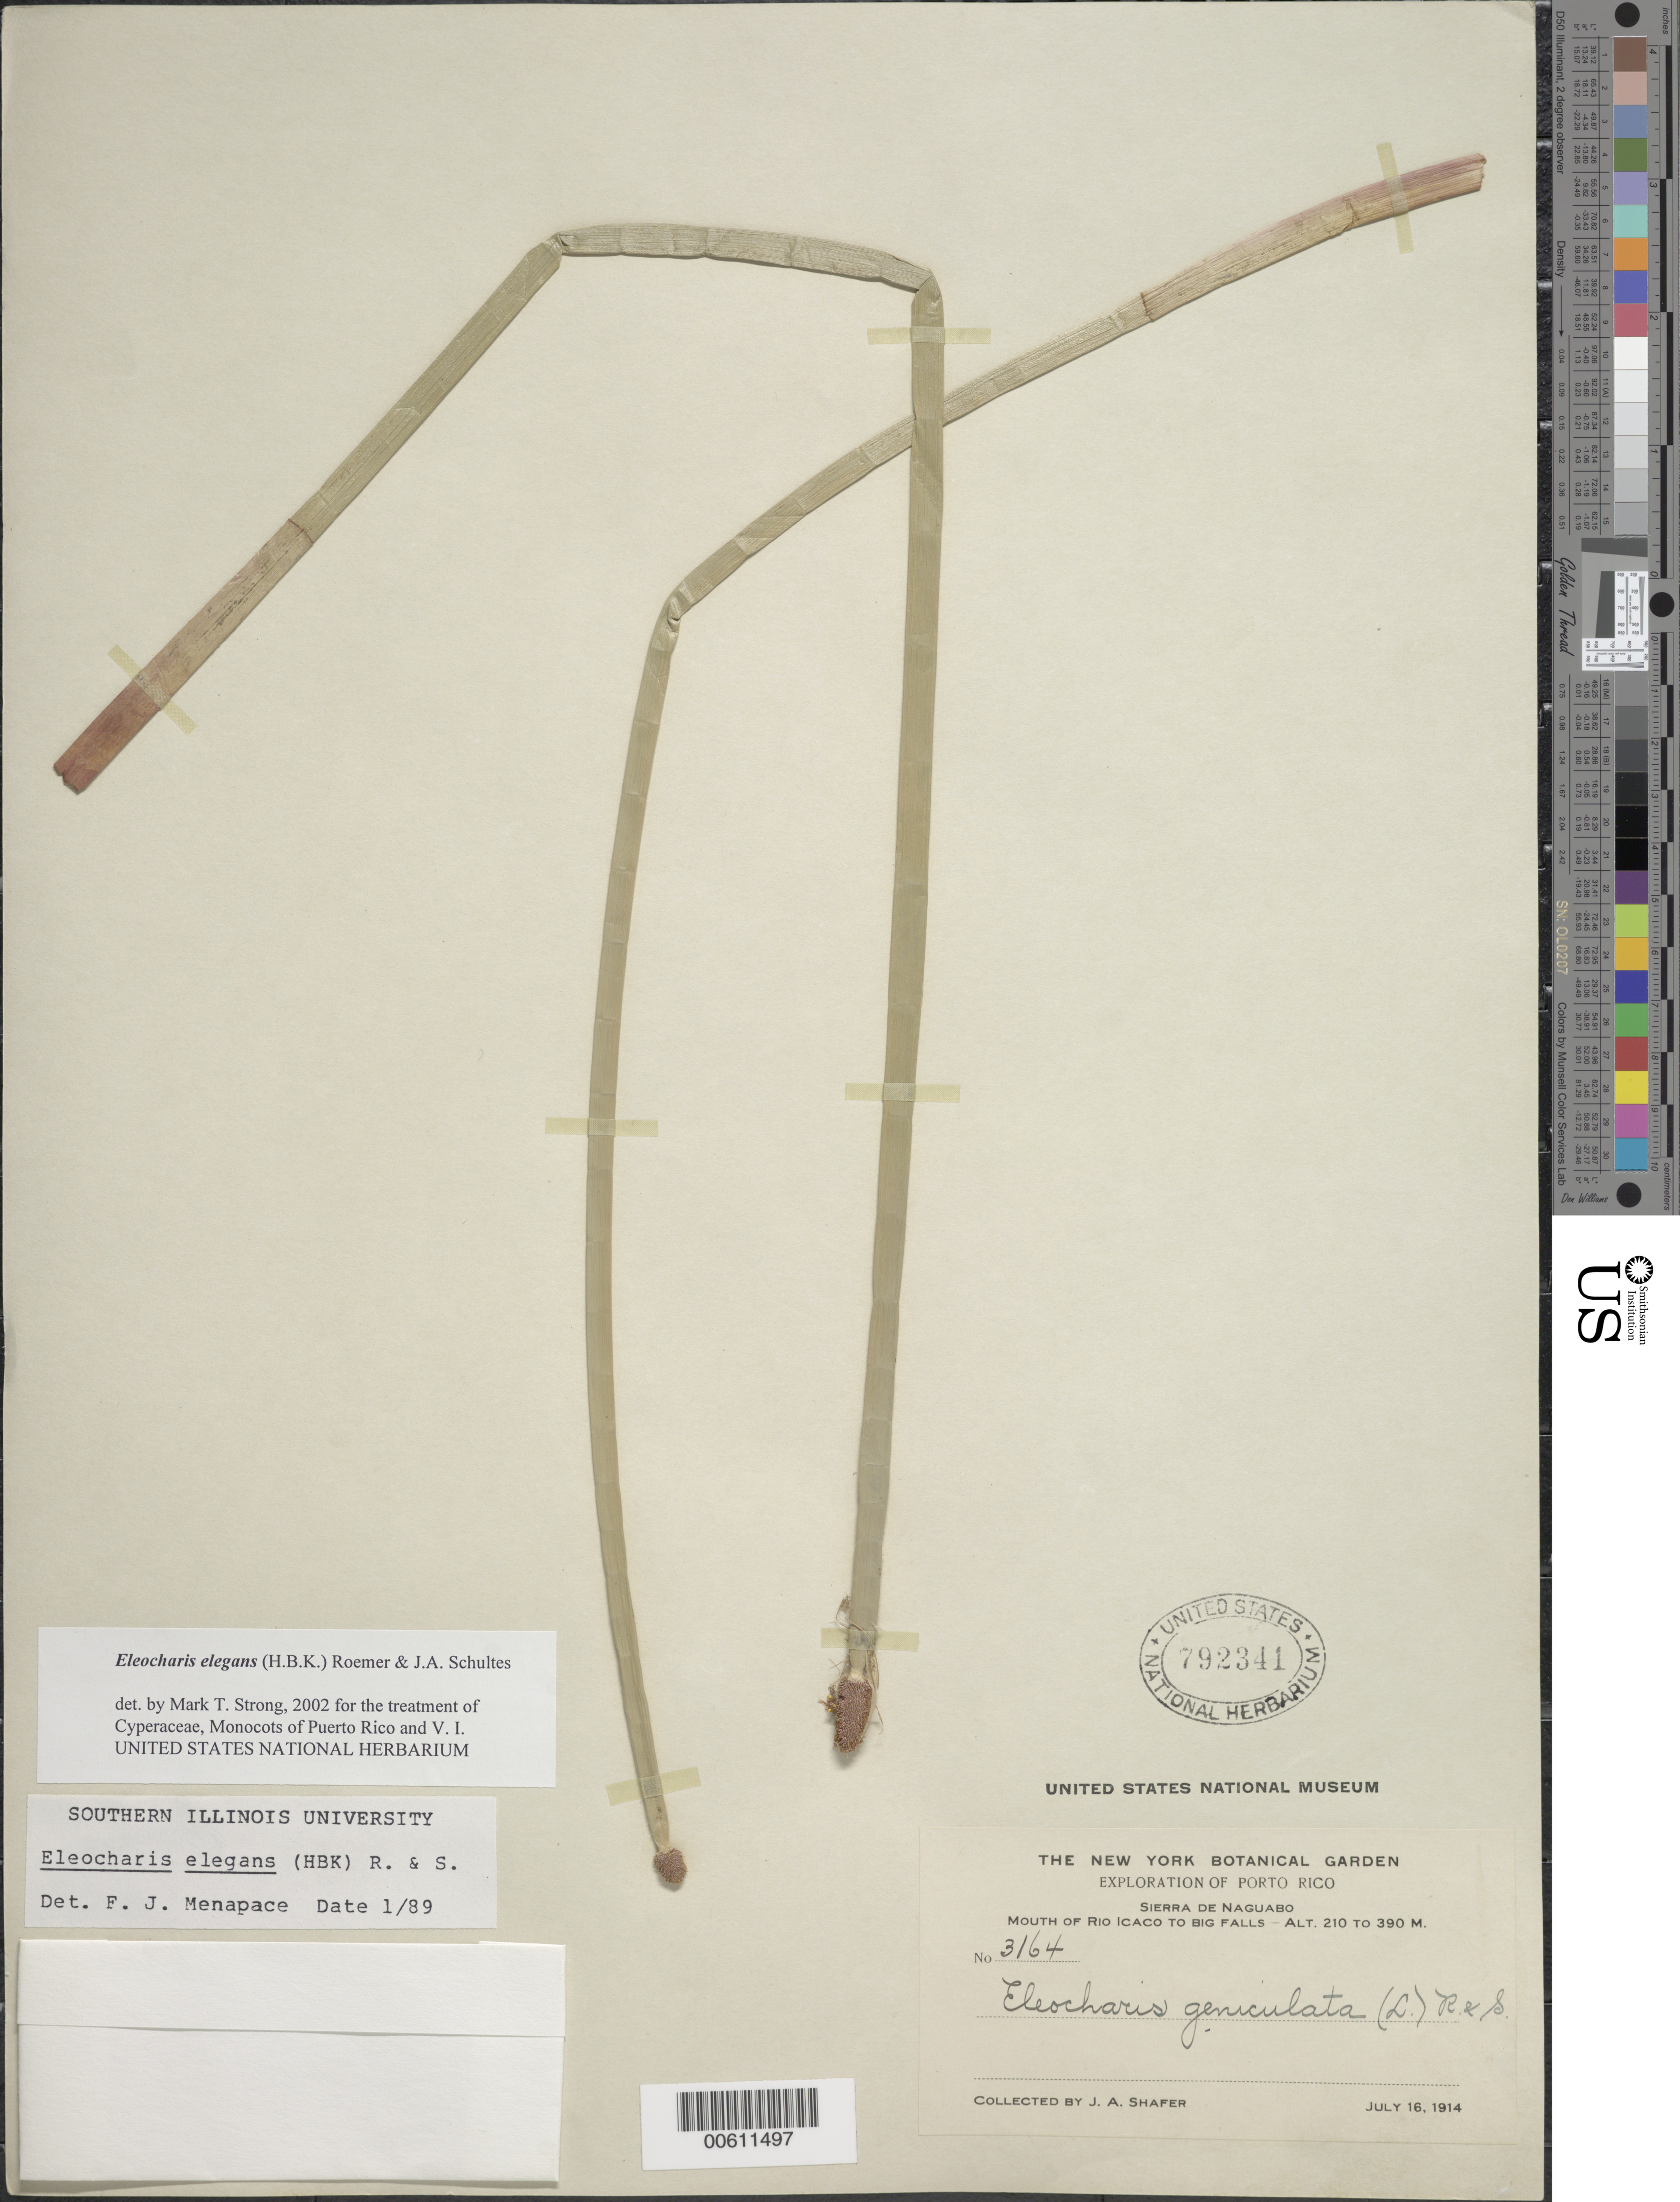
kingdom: Plantae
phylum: Tracheophyta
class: Liliopsida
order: Poales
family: Cyperaceae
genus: Eleocharis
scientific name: Eleocharis elegans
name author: (Kunth) Roem. & Schult.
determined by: Strong, M. T., (US), Smithsonian Institution - National Museum of Natural History (UNITED STATES)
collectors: J. A. Shafer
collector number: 3164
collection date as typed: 16 Jul 1914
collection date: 1914-07-16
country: Puerto Rico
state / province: Naguabo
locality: Sierra de Naguabo: Mouth of Rio Icaco to Big Falls.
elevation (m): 210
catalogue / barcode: US 792341